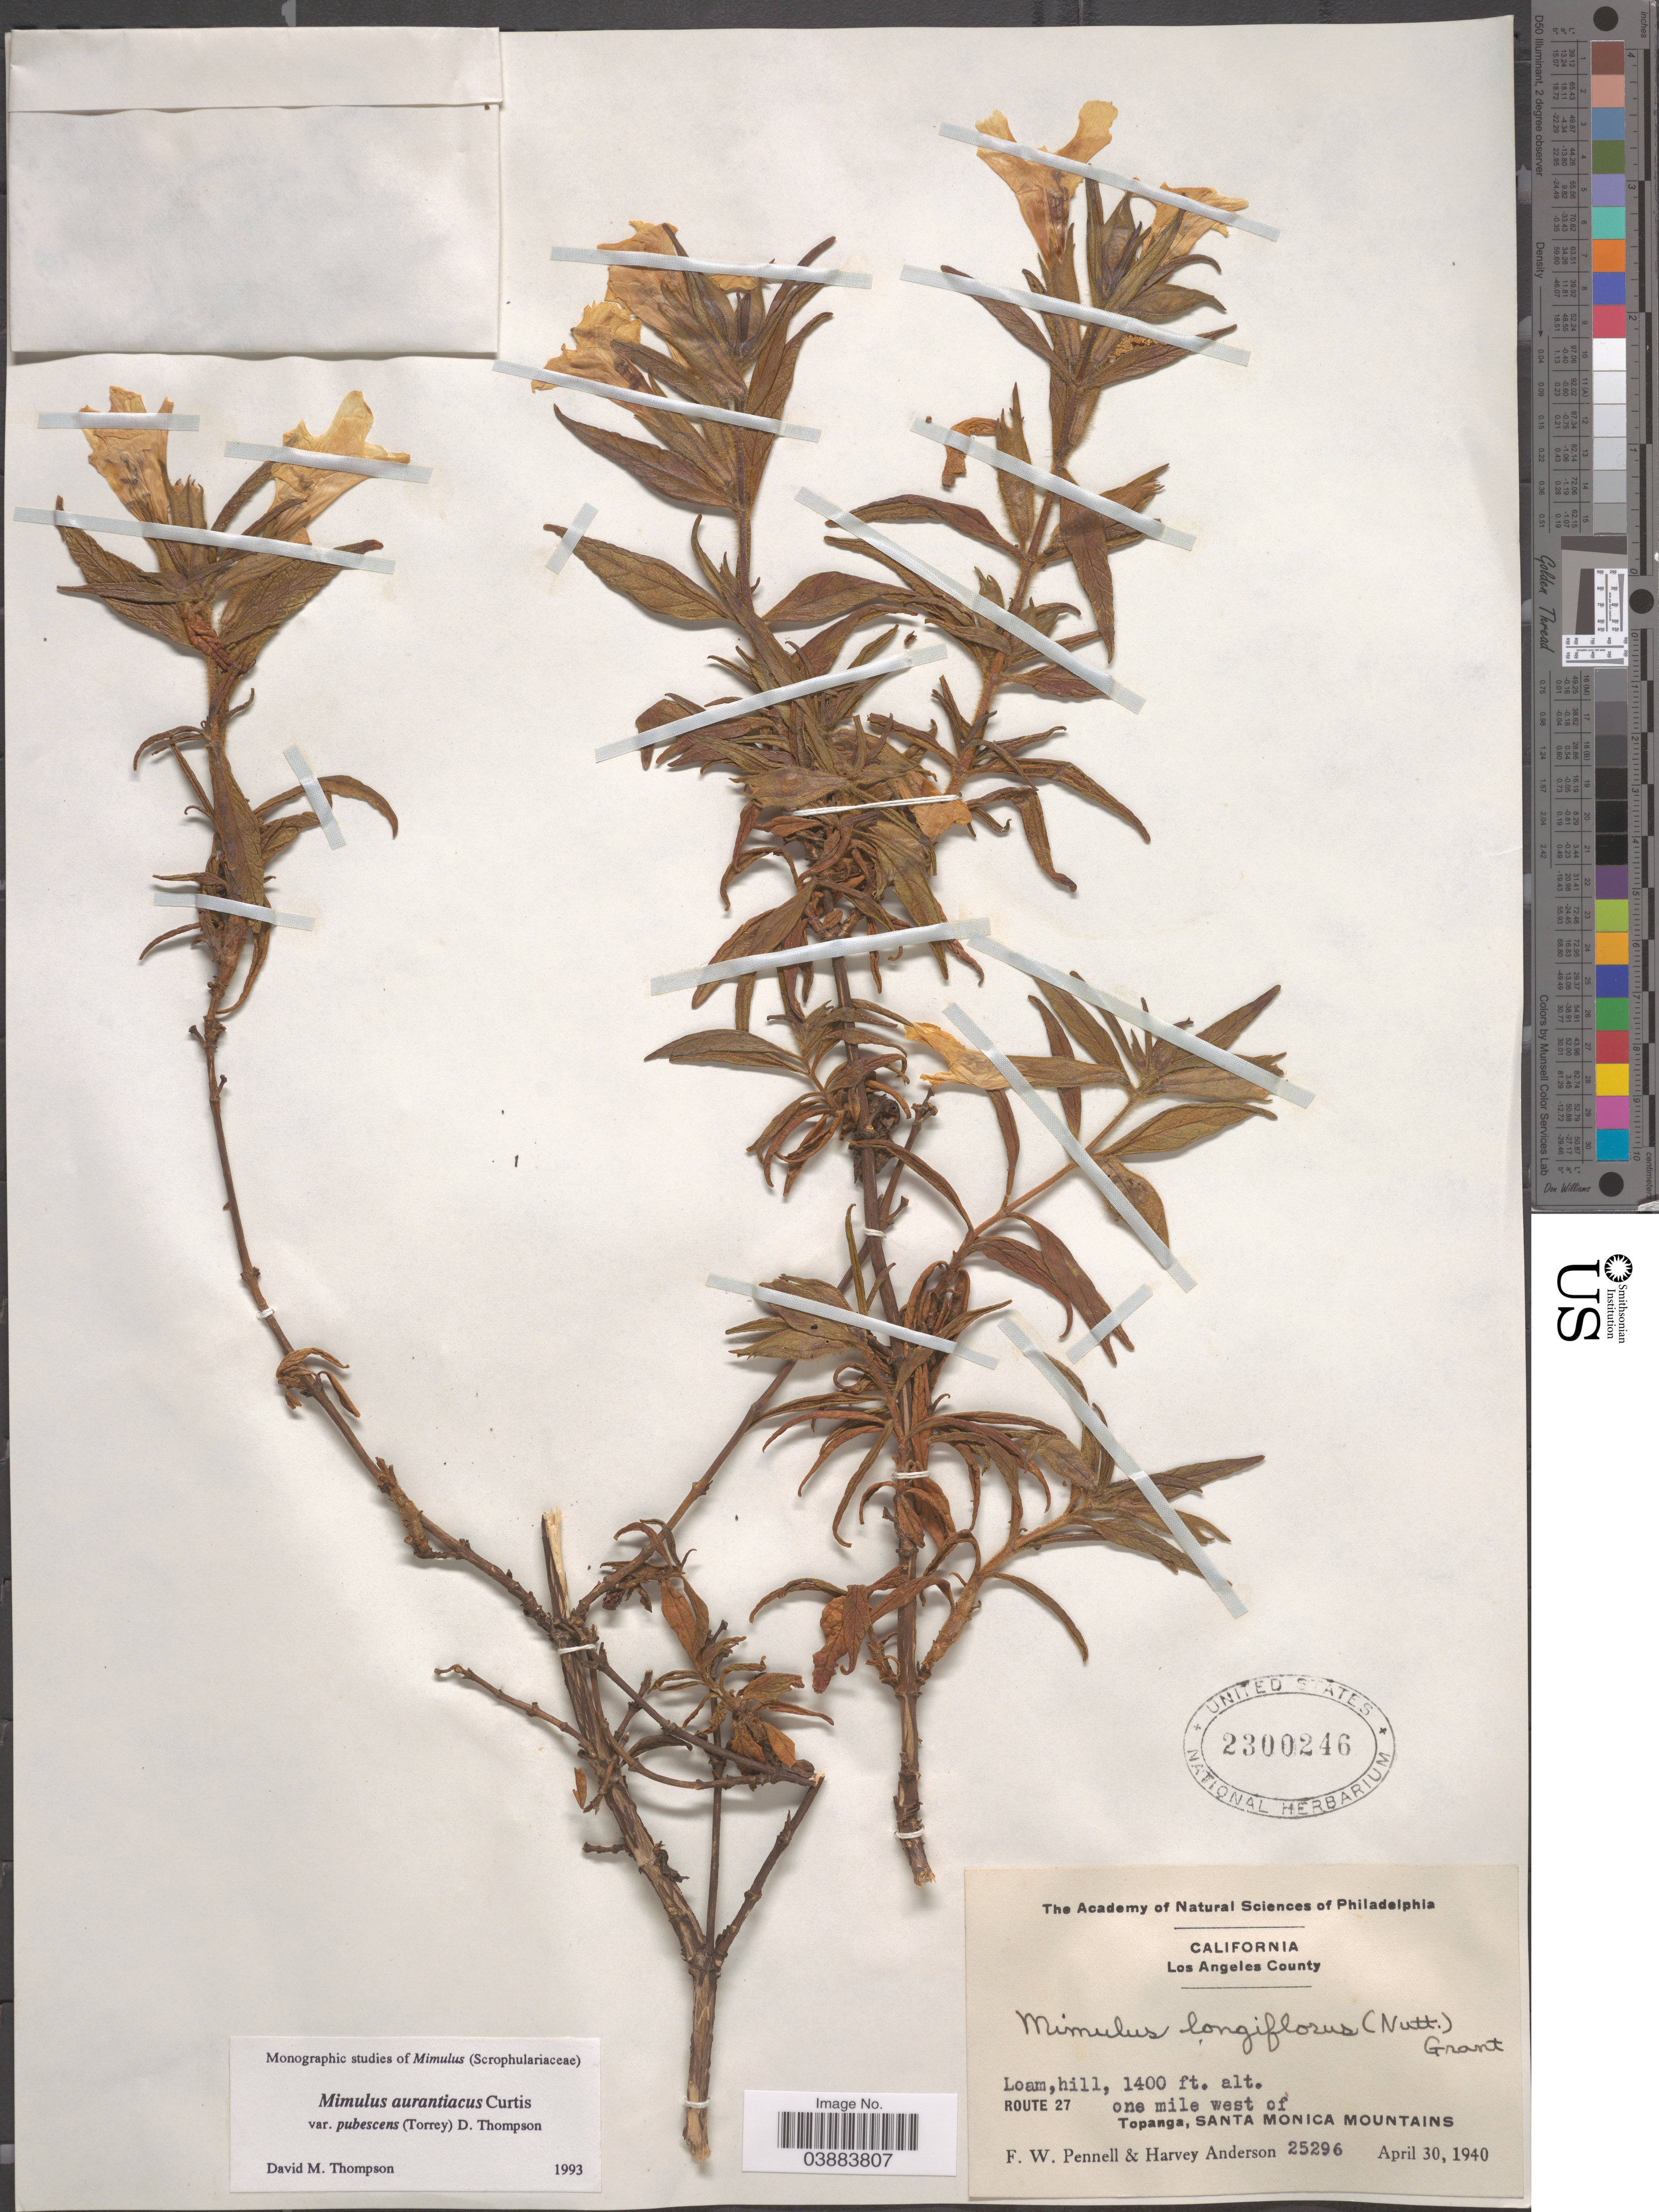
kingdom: Plantae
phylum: Tracheophyta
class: Magnoliopsida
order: Lamiales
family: Phrymaceae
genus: Diplacus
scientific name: Diplacus aurantiacus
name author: (Curtis) Jeps.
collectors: F. W. Pennell & H. Anderson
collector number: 25296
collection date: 1940-04-30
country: United States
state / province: California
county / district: Los Angeles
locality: Los Angeles County. Route 27, one mile west of Topanga, Santa Monica Mountains.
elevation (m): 427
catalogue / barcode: US 2300246